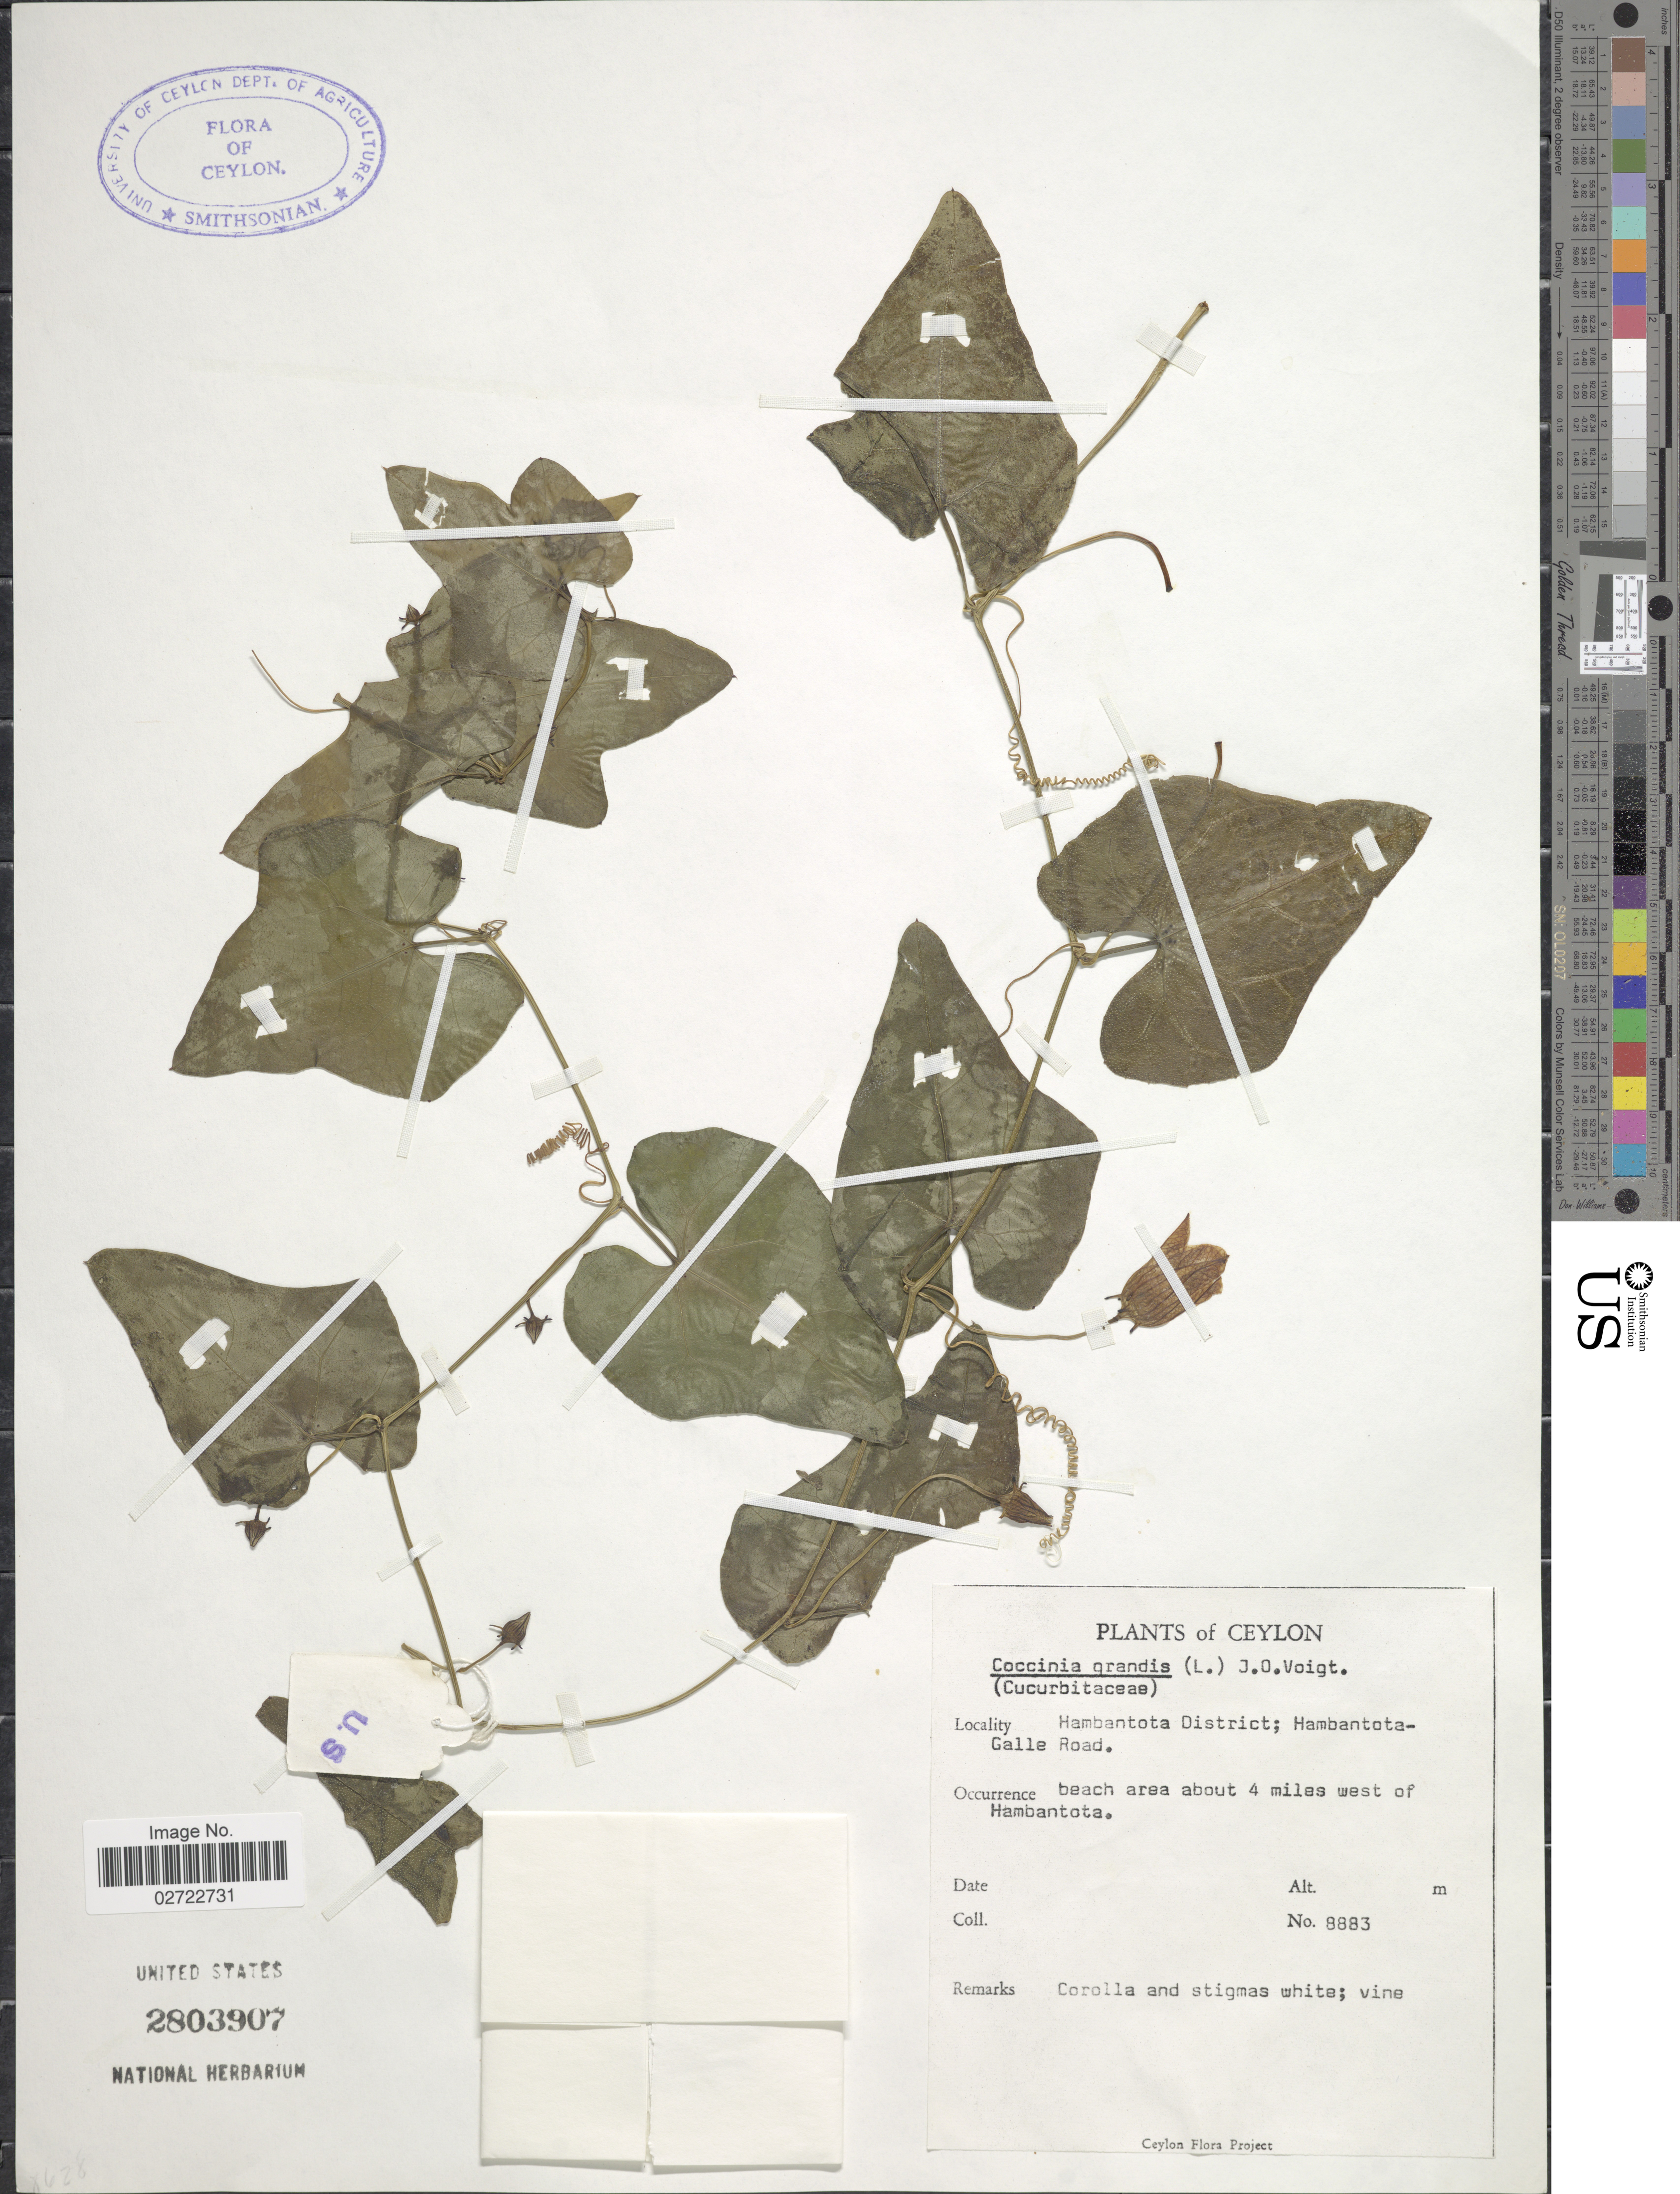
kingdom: Plantae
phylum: Tracheophyta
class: Magnoliopsida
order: Cucurbitales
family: Cucurbitaceae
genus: Coccinia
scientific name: Coccinia grandis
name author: (L.) Voigt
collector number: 8883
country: Sri Lanka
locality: Ceylon, Hambantota District; Hambantota-Galle Road, about 4 miles west of Hambantota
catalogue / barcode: US 2803907